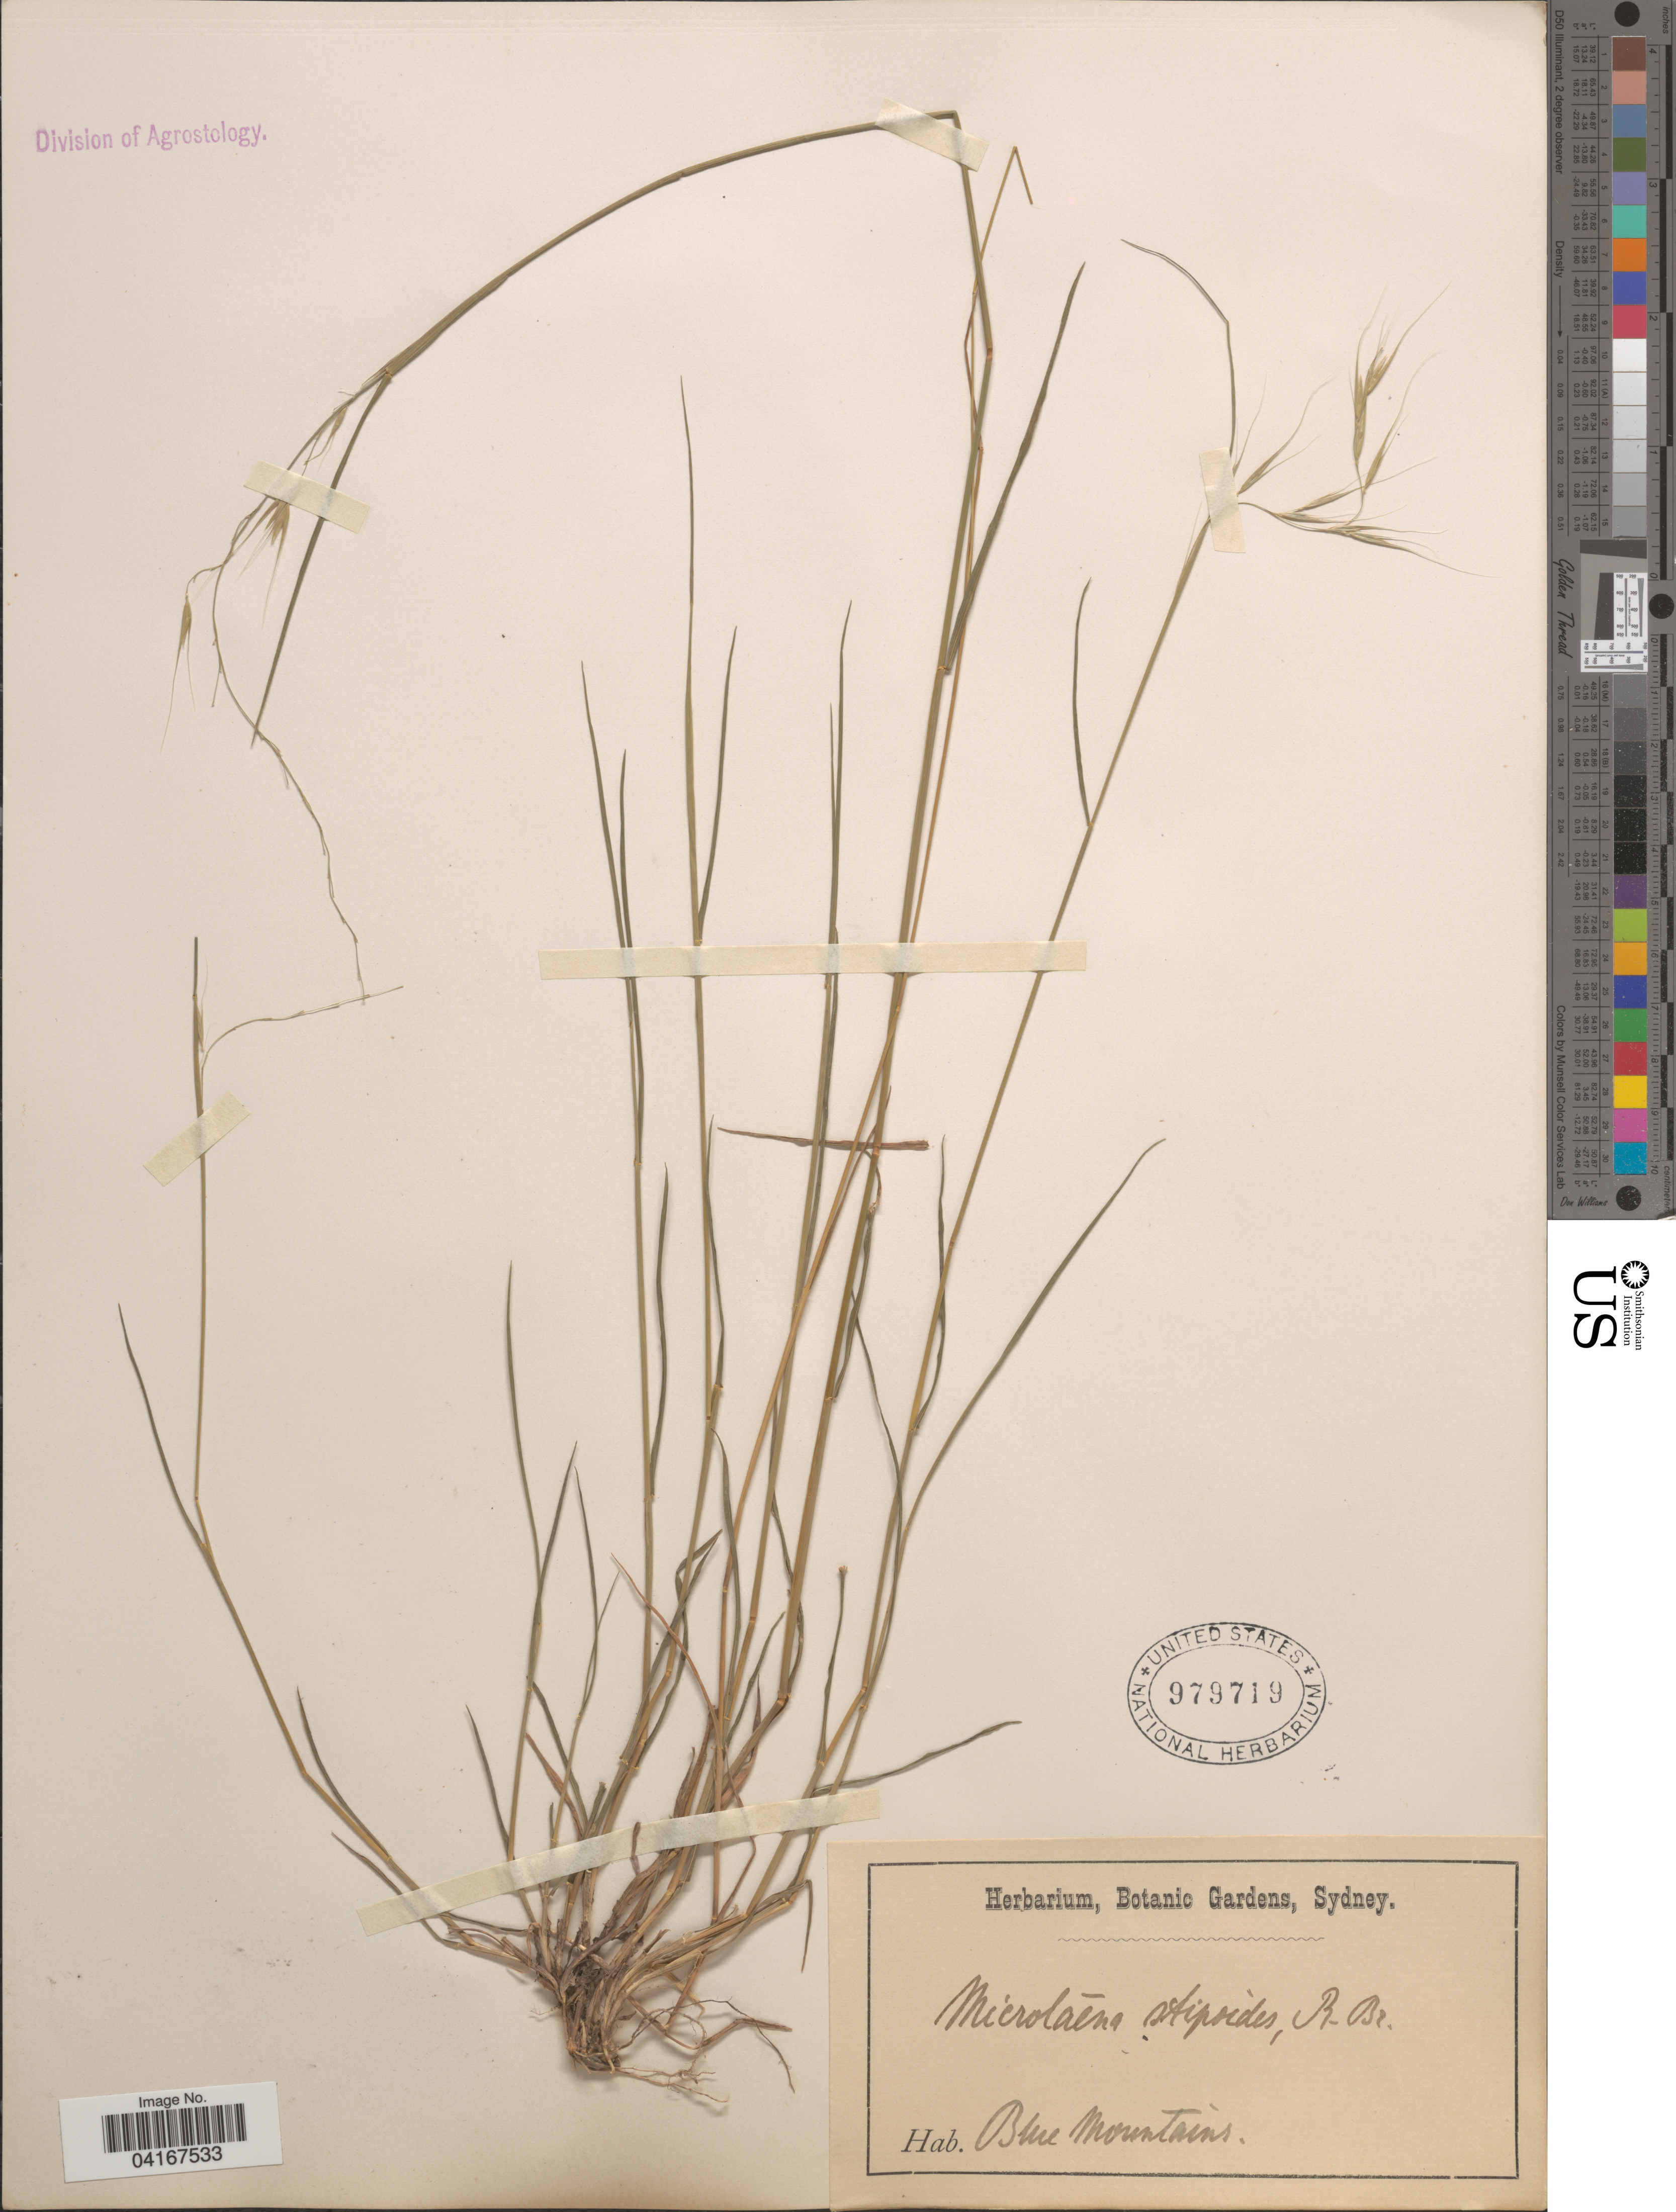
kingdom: Plantae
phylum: Tracheophyta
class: Liliopsida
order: Poales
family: Poaceae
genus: Microlaena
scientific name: Microlaena stipoides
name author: (Labill.) R. Br.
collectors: ex herb. Botanic Gardens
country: Australia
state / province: New South Wales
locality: Blue Mountains.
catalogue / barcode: US 979719